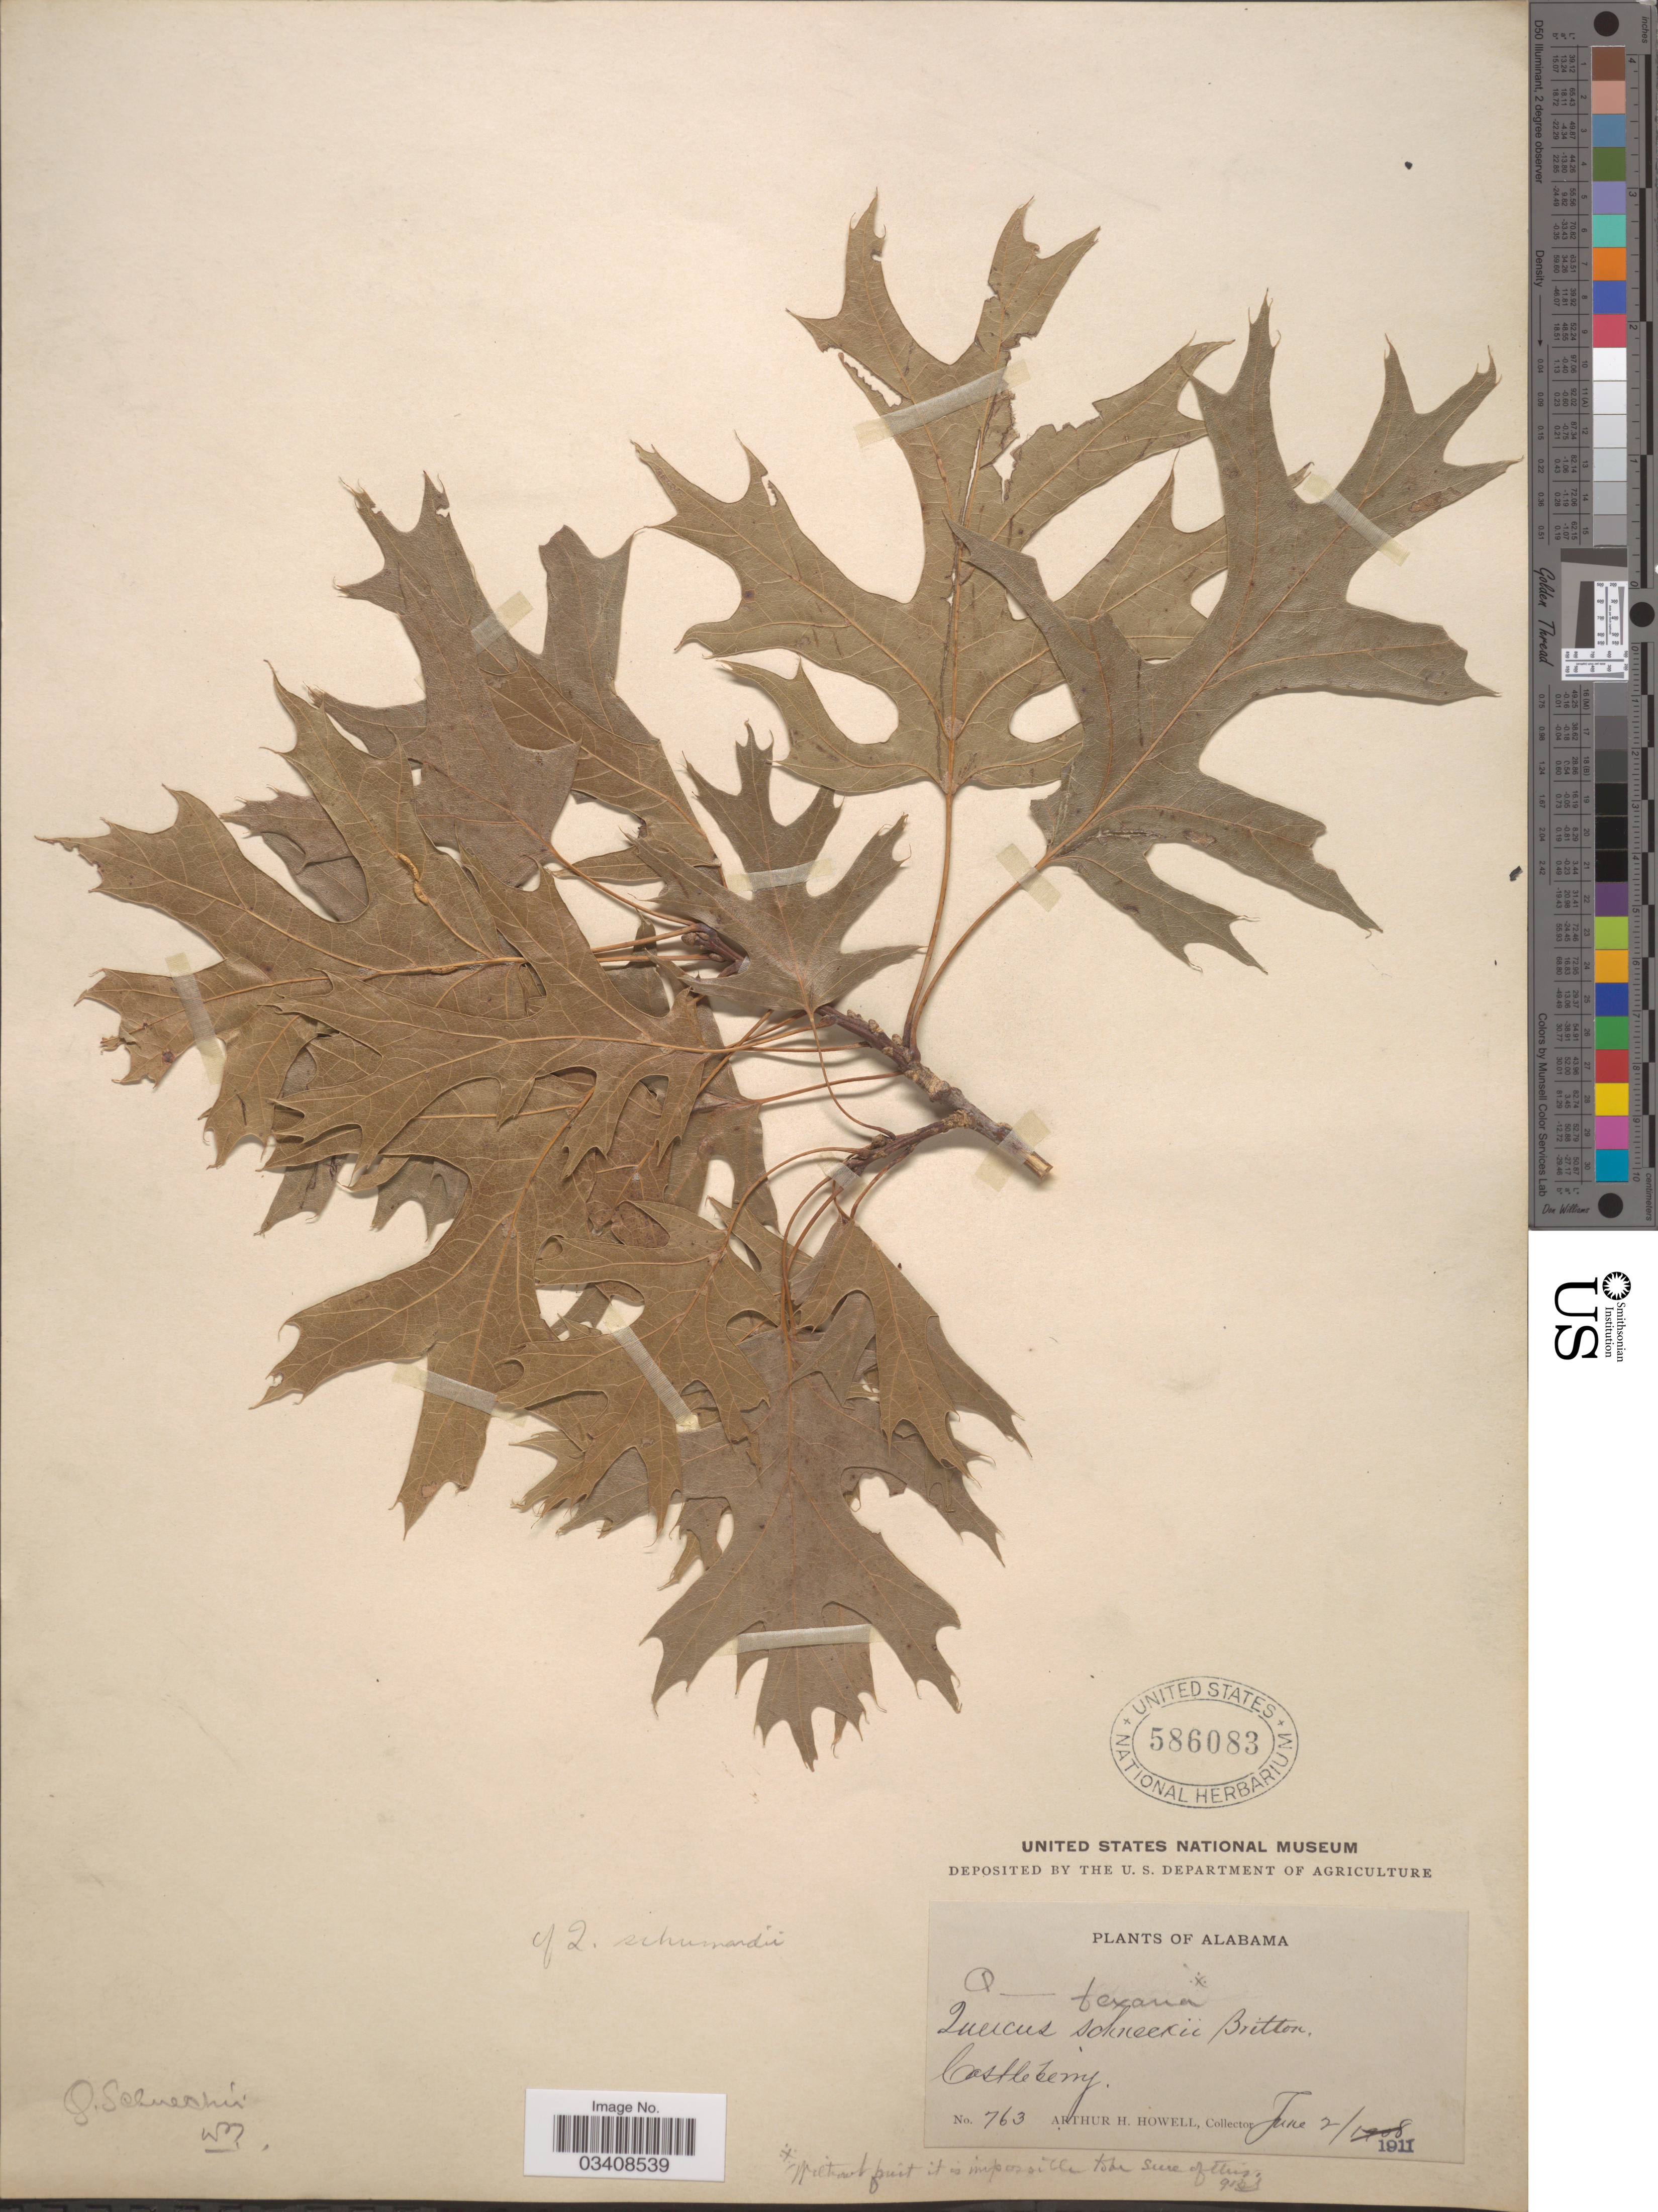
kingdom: Plantae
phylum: Tracheophyta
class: Magnoliopsida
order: Fagales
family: Fagaceae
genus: Quercus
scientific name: Quercus shumardii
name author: Buckley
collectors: A. H. Howell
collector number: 763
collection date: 1911-06-02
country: United States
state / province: Alabama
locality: Castleberry.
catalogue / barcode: US 586083